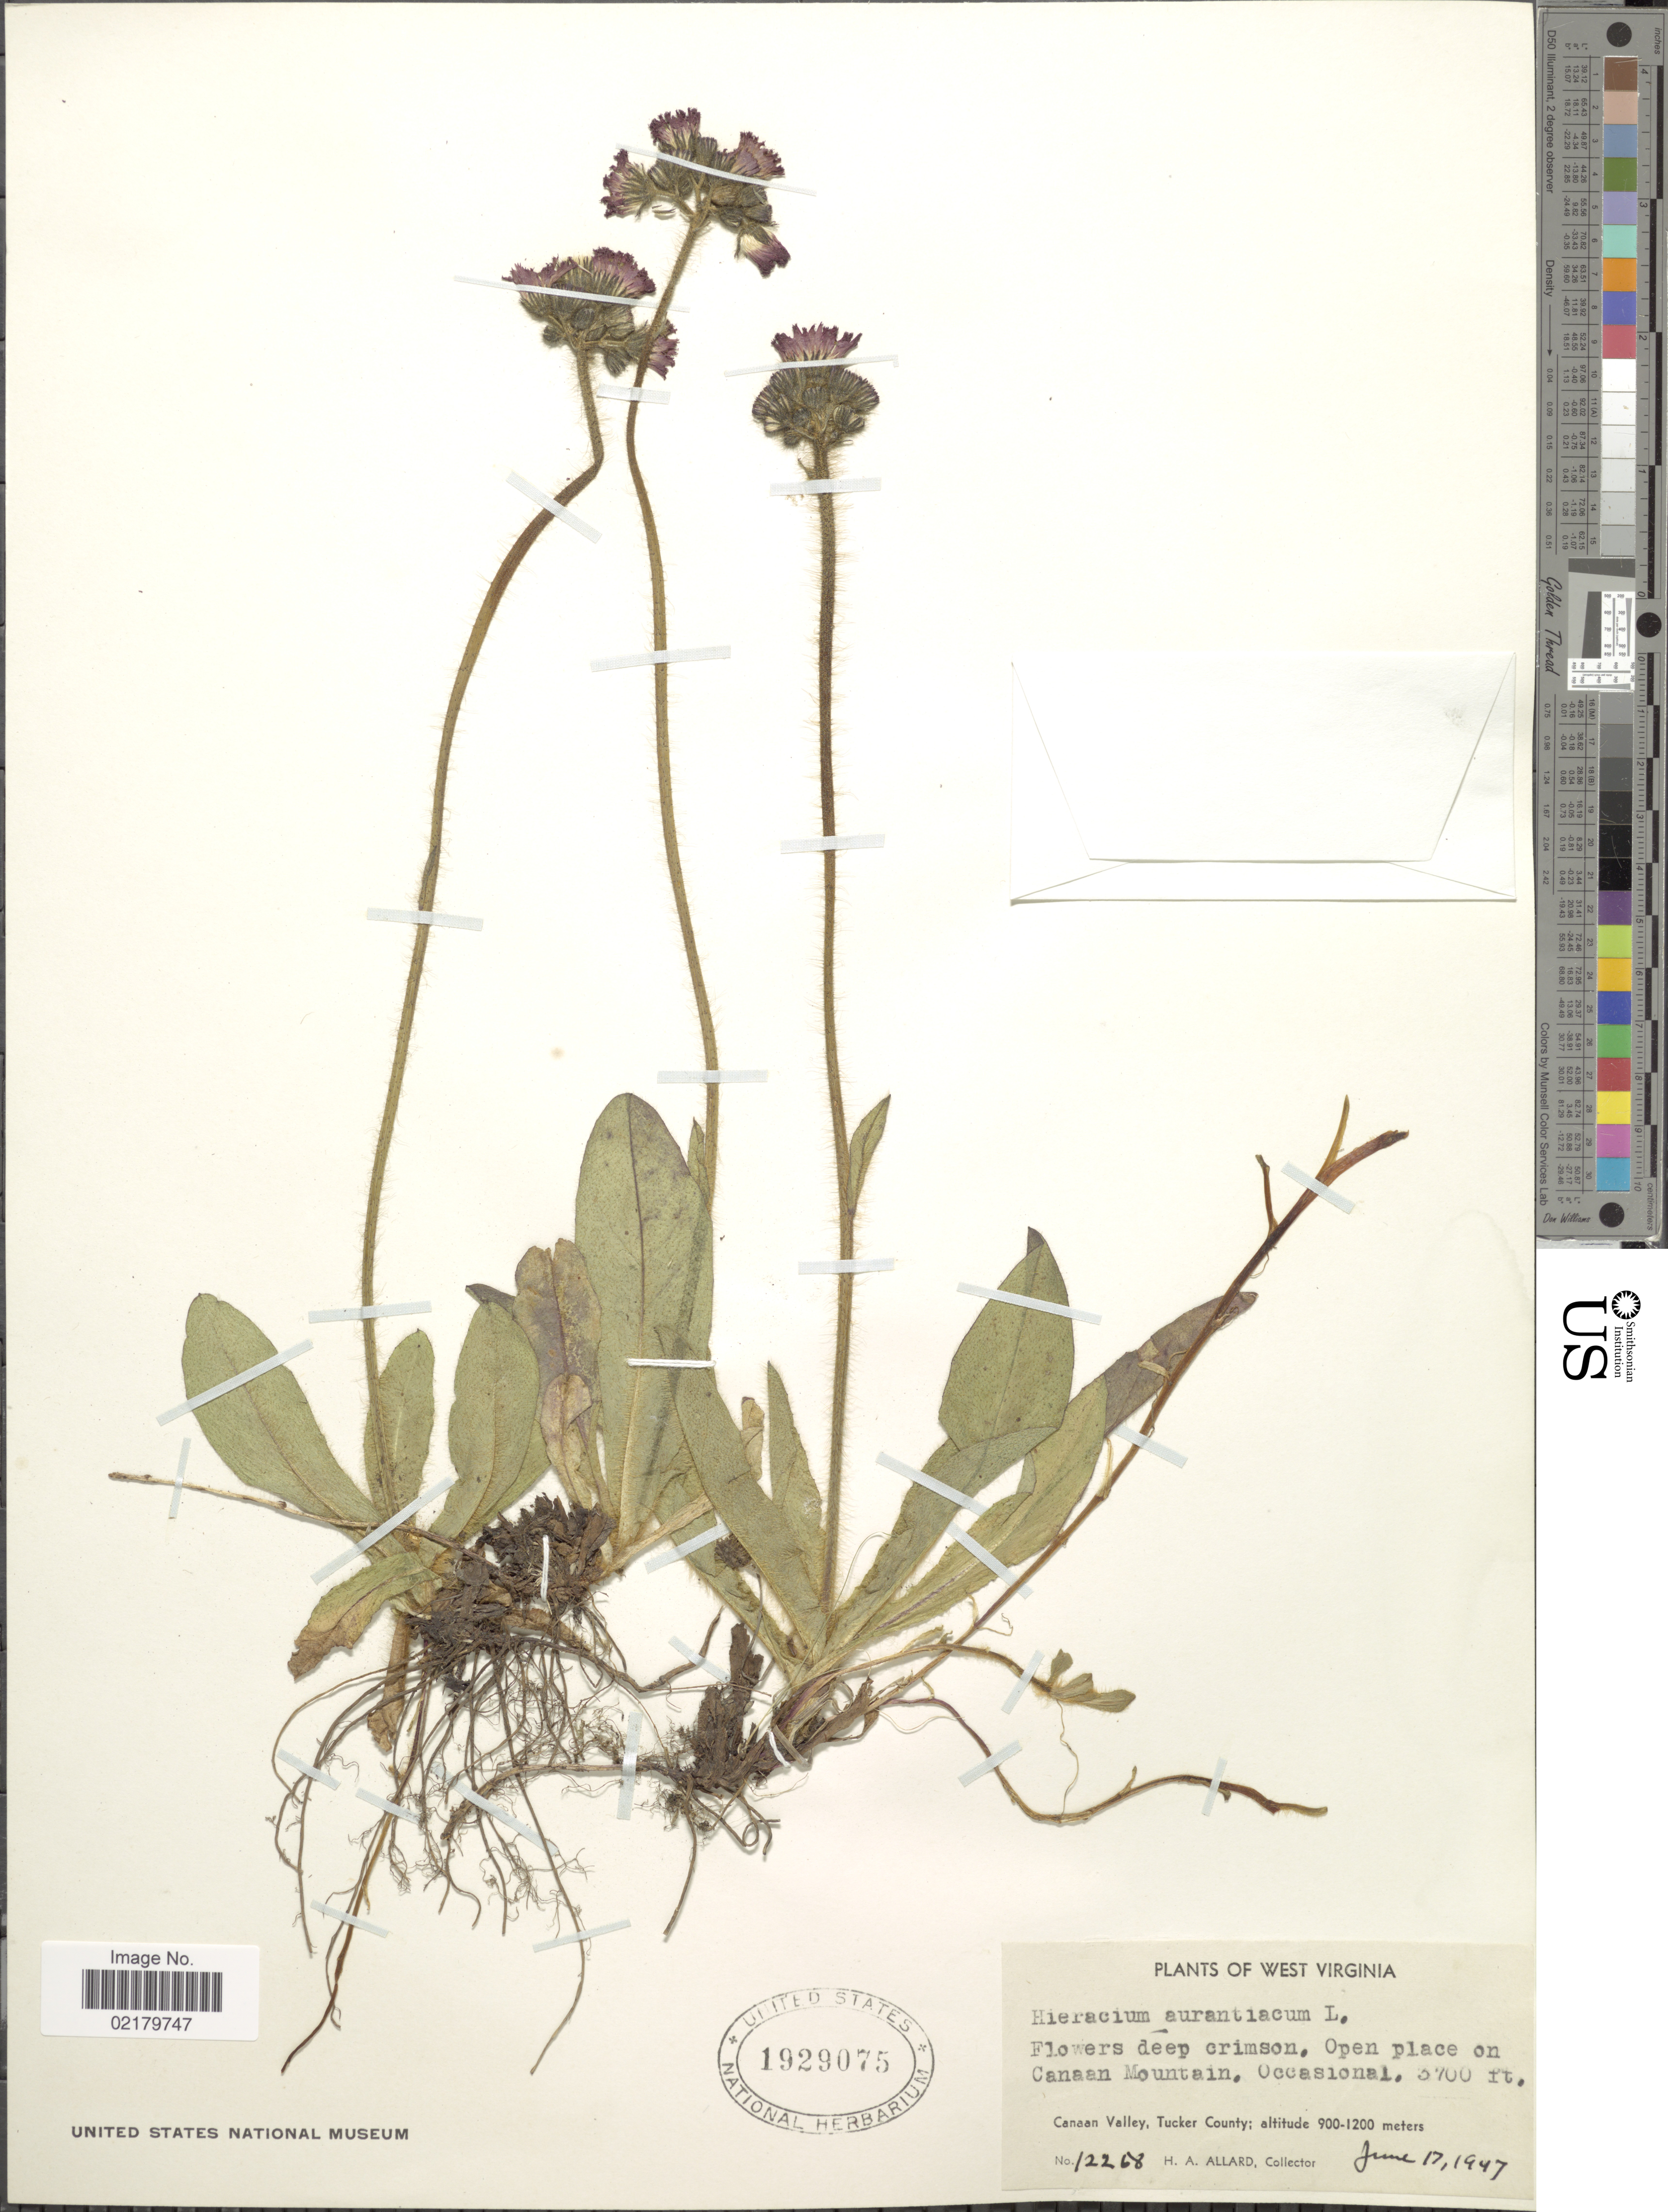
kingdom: Plantae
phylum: Tracheophyta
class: Magnoliopsida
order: Asterales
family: Asteraceae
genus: Pilosella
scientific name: Pilosella aurantiaca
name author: (L.) F.W. Schultz & Sch. Bip.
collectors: H. A. Allard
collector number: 12268*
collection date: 1947-06-17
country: United States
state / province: West Virginia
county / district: Tucker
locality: Open place on Canaan Mountain, Ocaasional, Canaan Valley, Tucker County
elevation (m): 900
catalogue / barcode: US 1929075